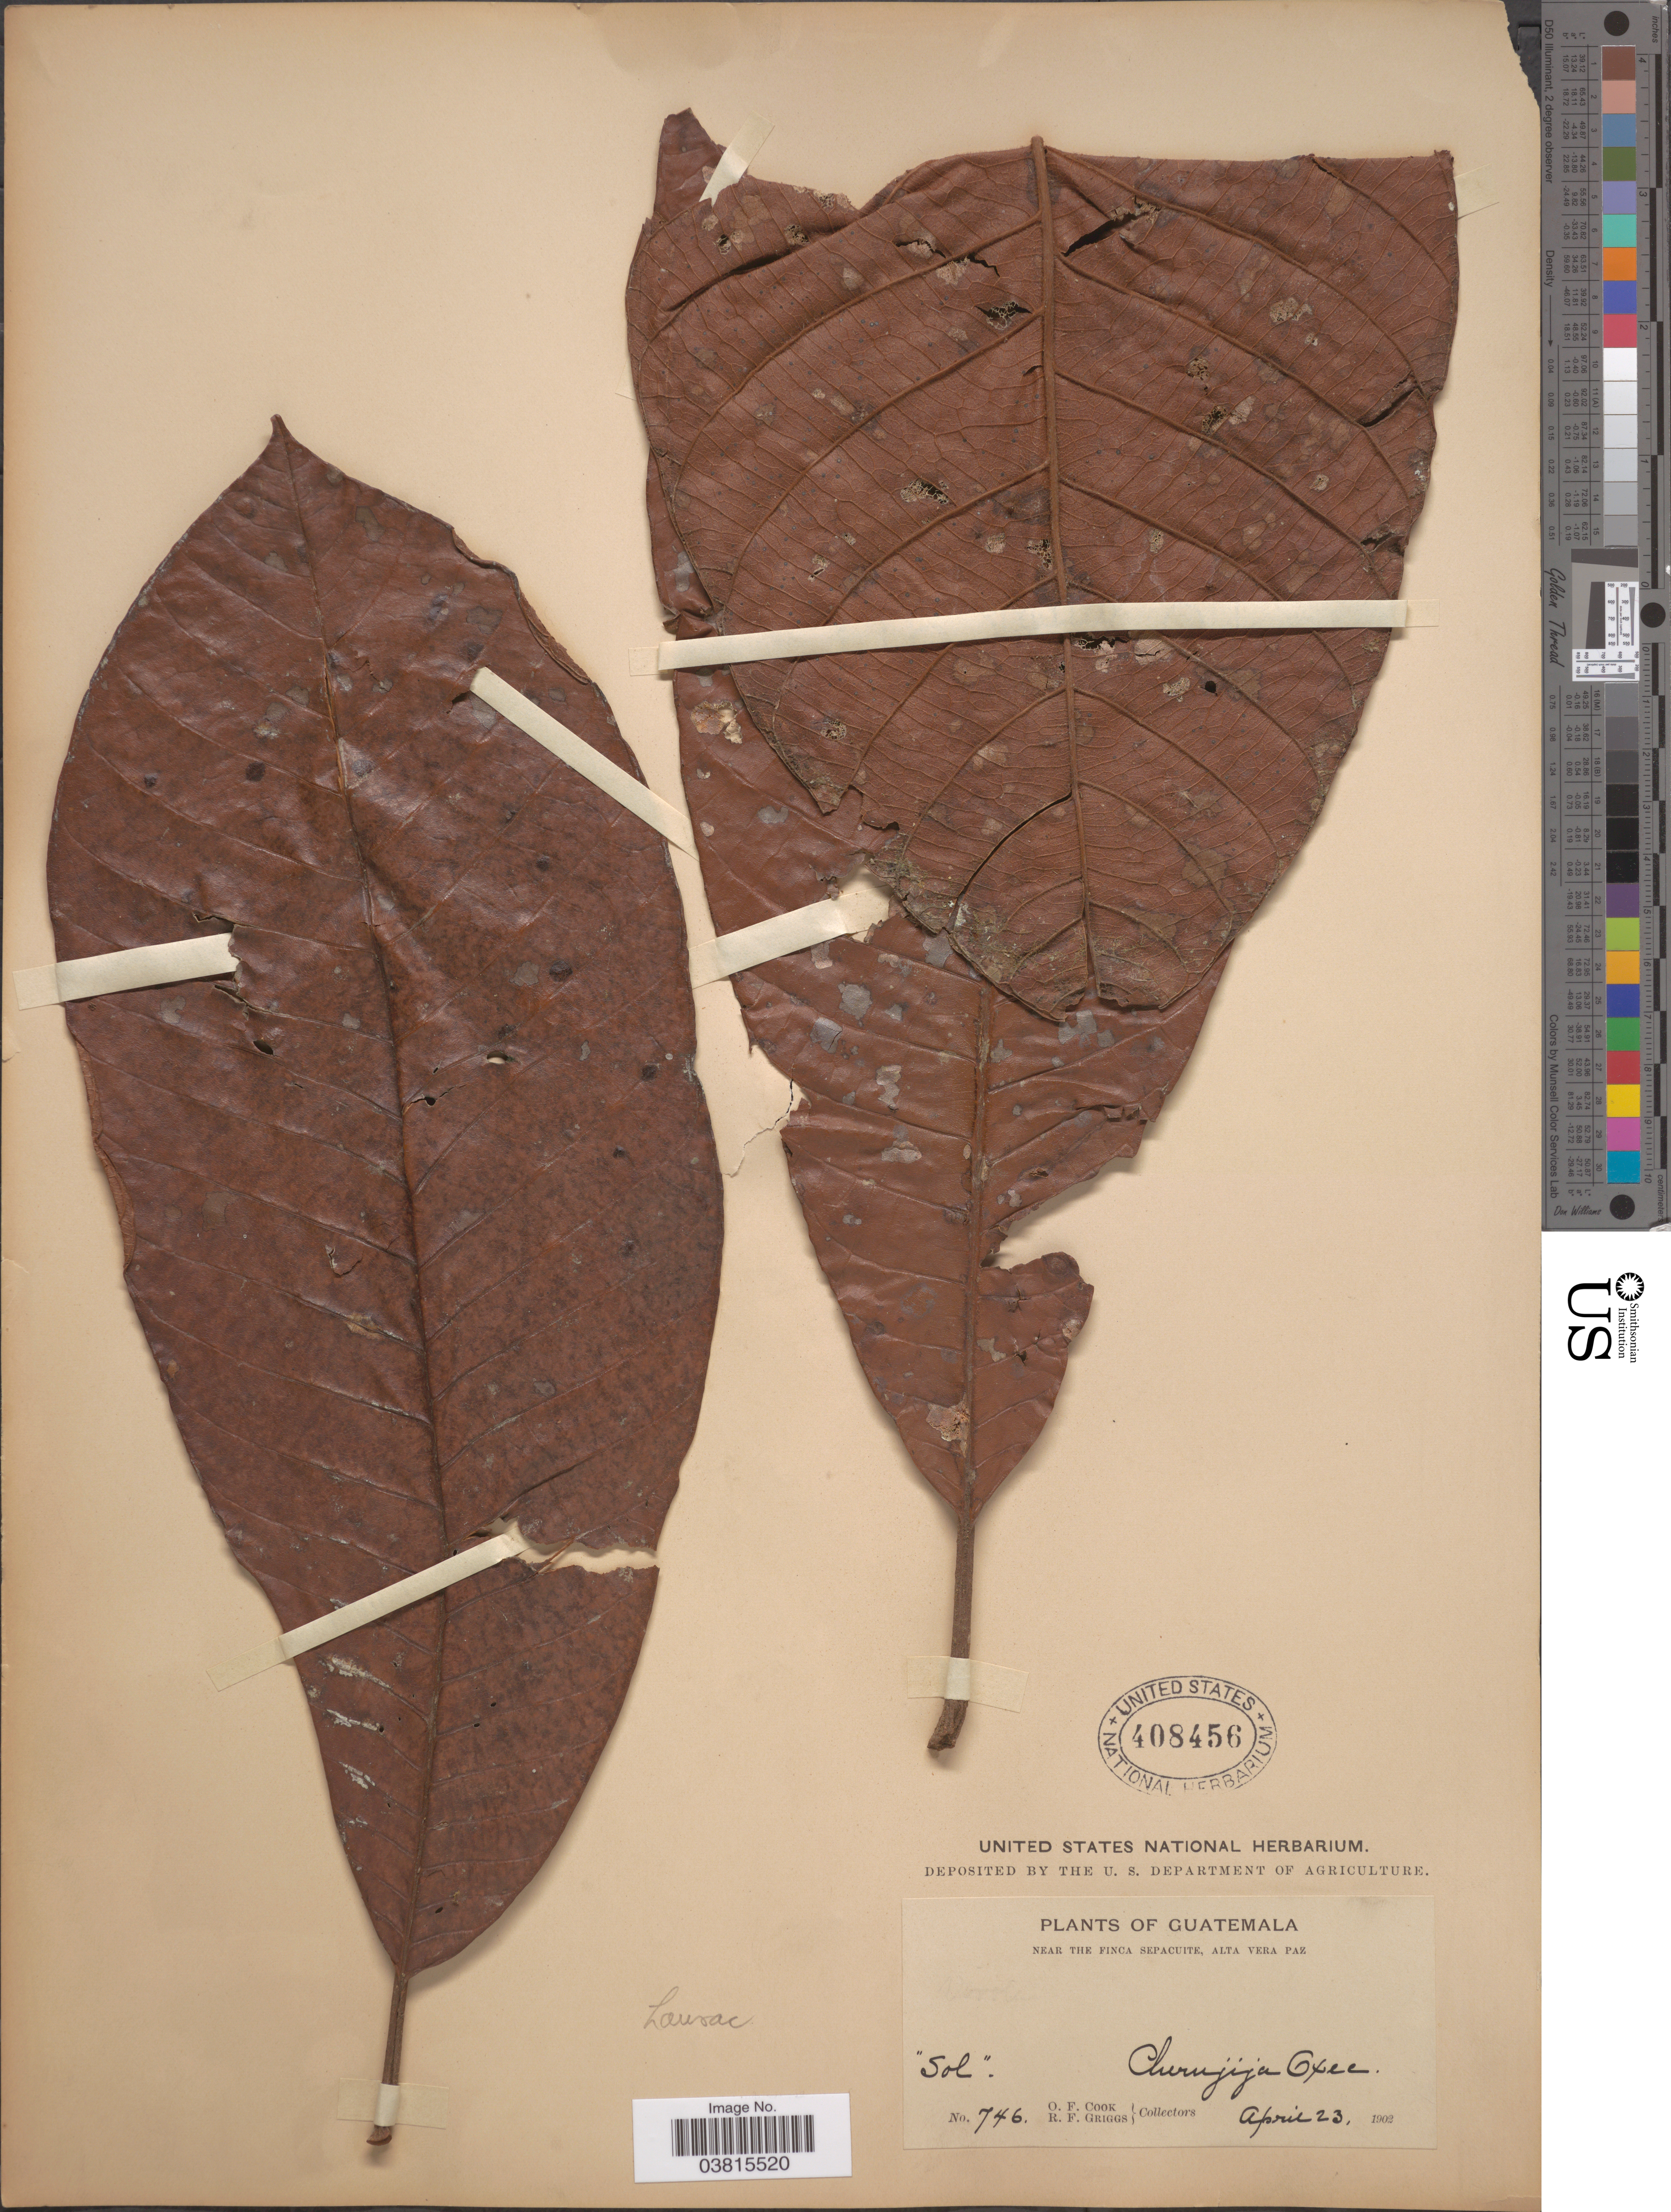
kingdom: Plantae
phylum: Tracheophyta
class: Magnoliopsida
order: Laurales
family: Lauraceae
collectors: O. F. Cook & R. F. Griggs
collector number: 746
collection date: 1902-04-23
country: Guatemala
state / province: Alta Verapaz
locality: Near the Finca Sepacuite.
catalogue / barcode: US 408456